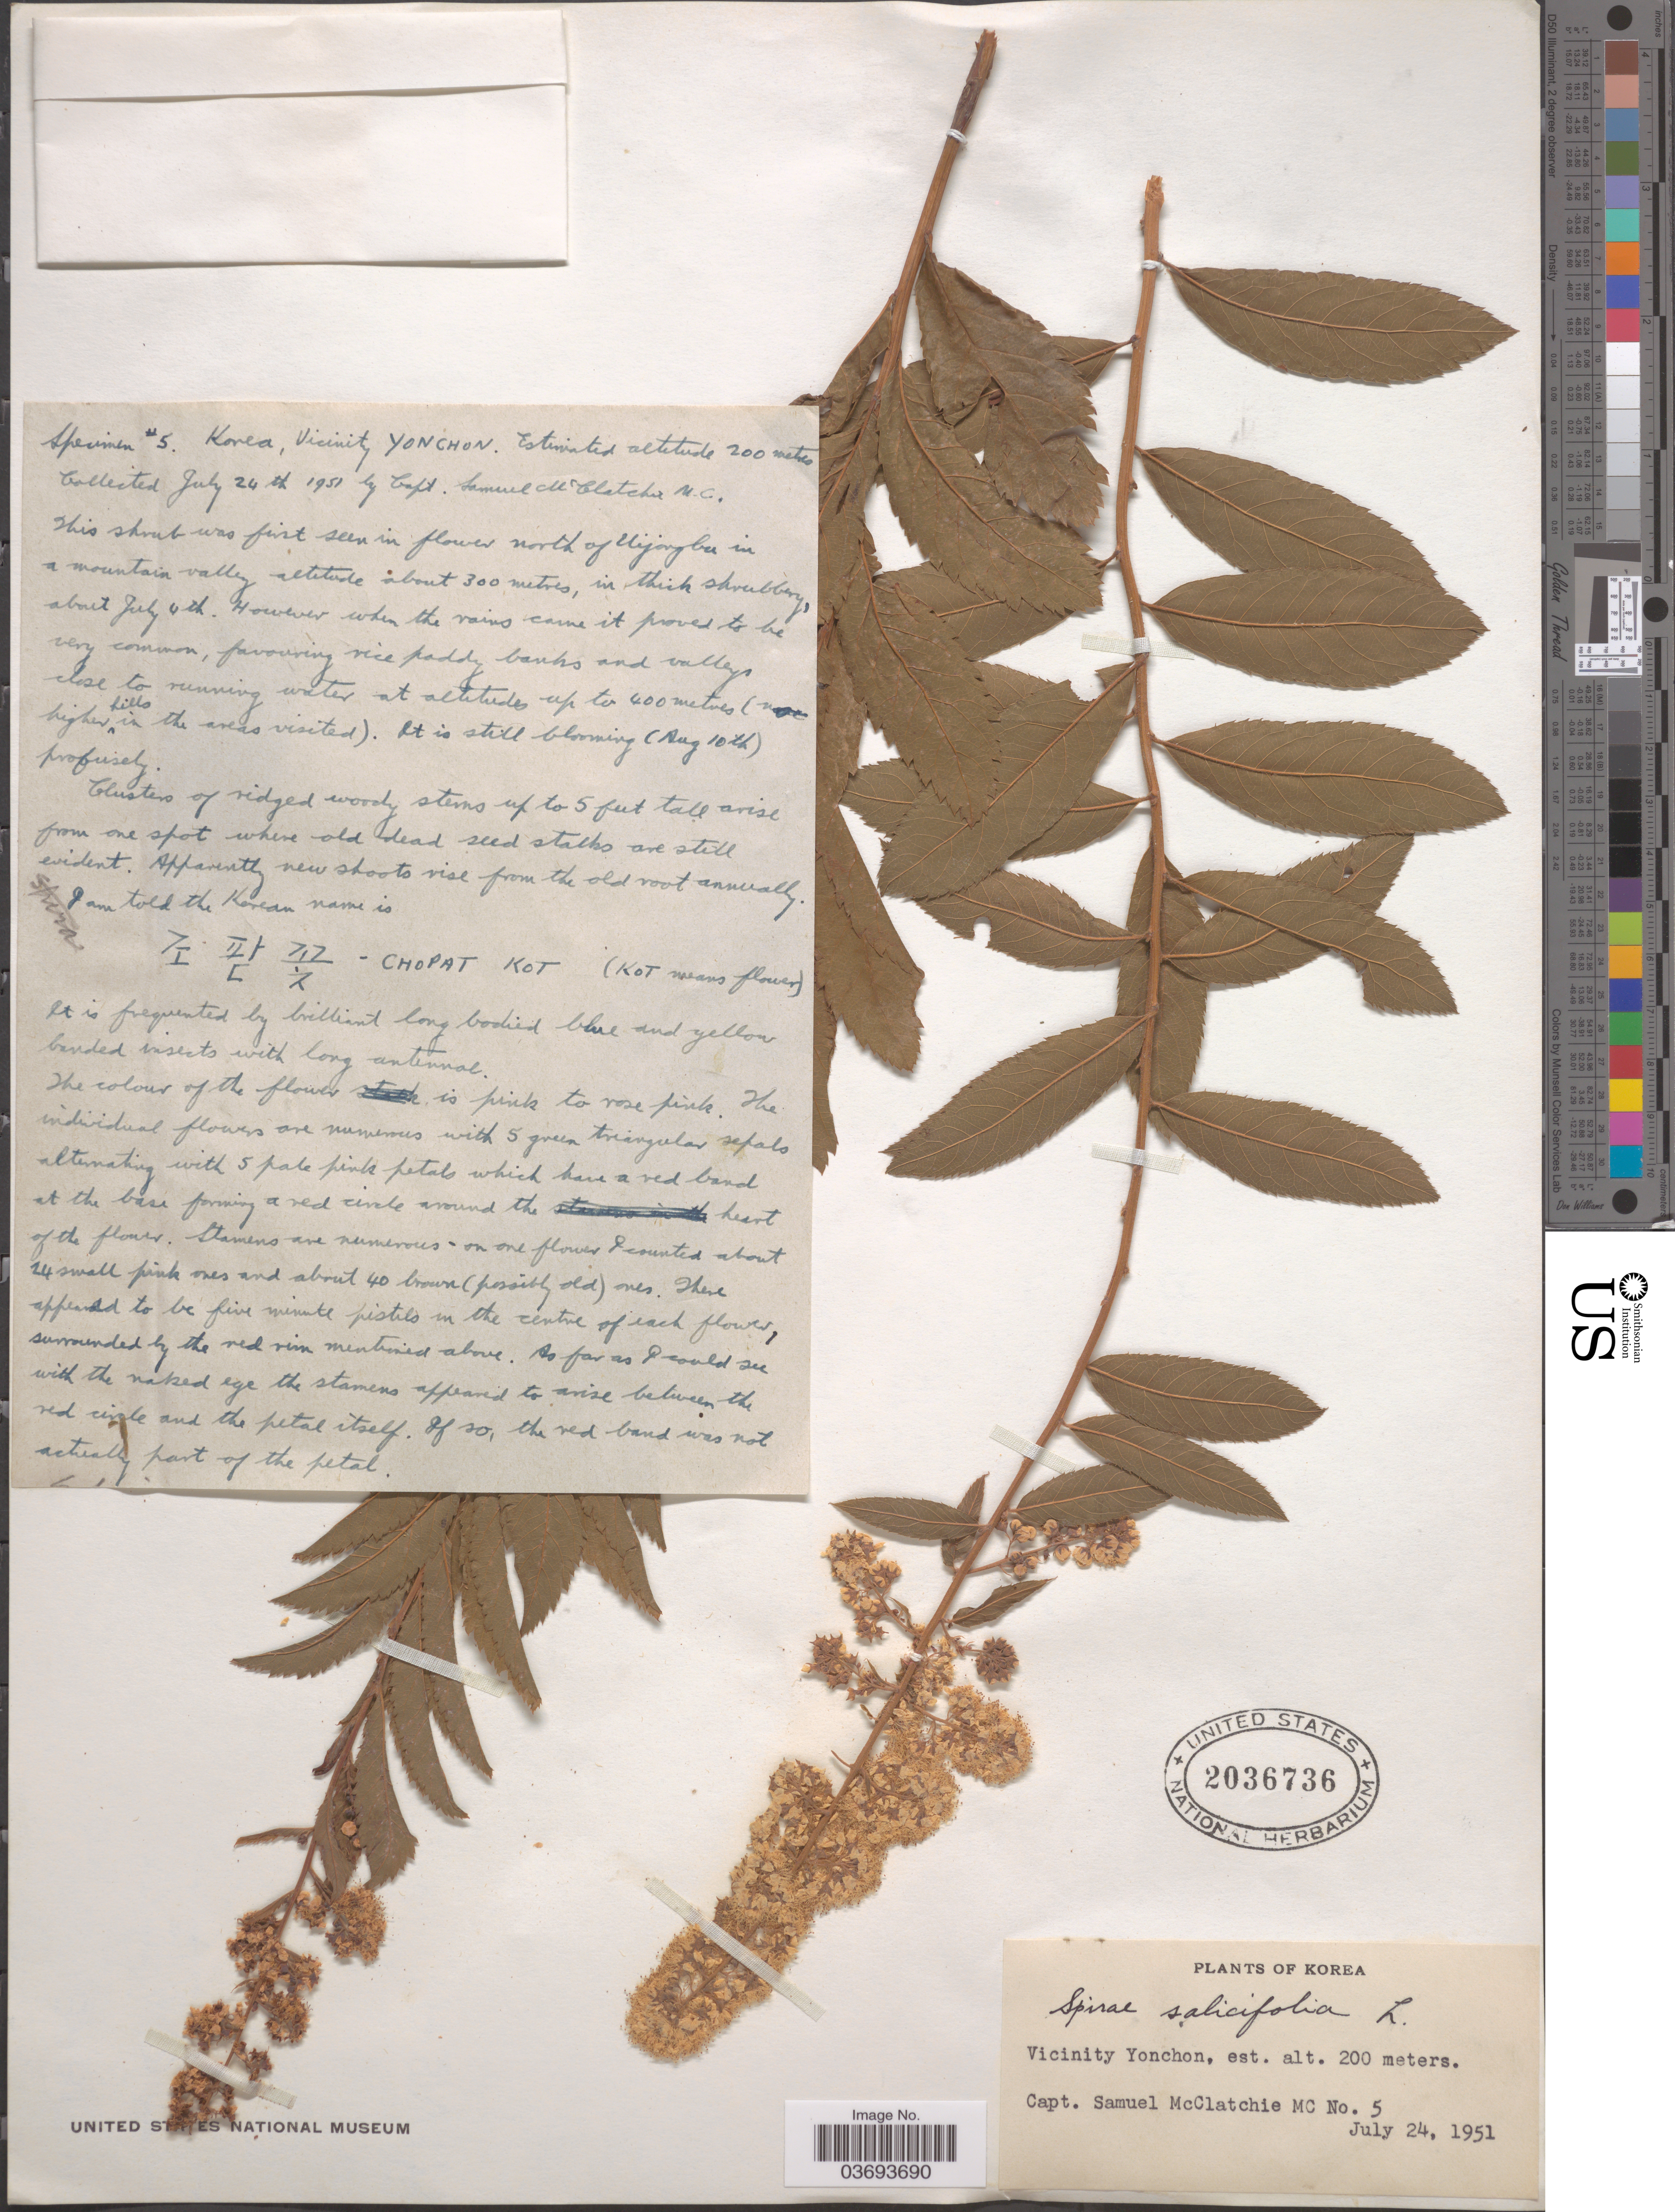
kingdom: Plantae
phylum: Tracheophyta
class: Magnoliopsida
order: Rosales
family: Rosaceae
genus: Spiraea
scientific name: Spiraea salicifolia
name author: L.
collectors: S. McClatchie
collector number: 5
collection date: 1951-07-24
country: South Korea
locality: Vicinity Yonchon.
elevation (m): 200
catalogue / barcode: US 2036736